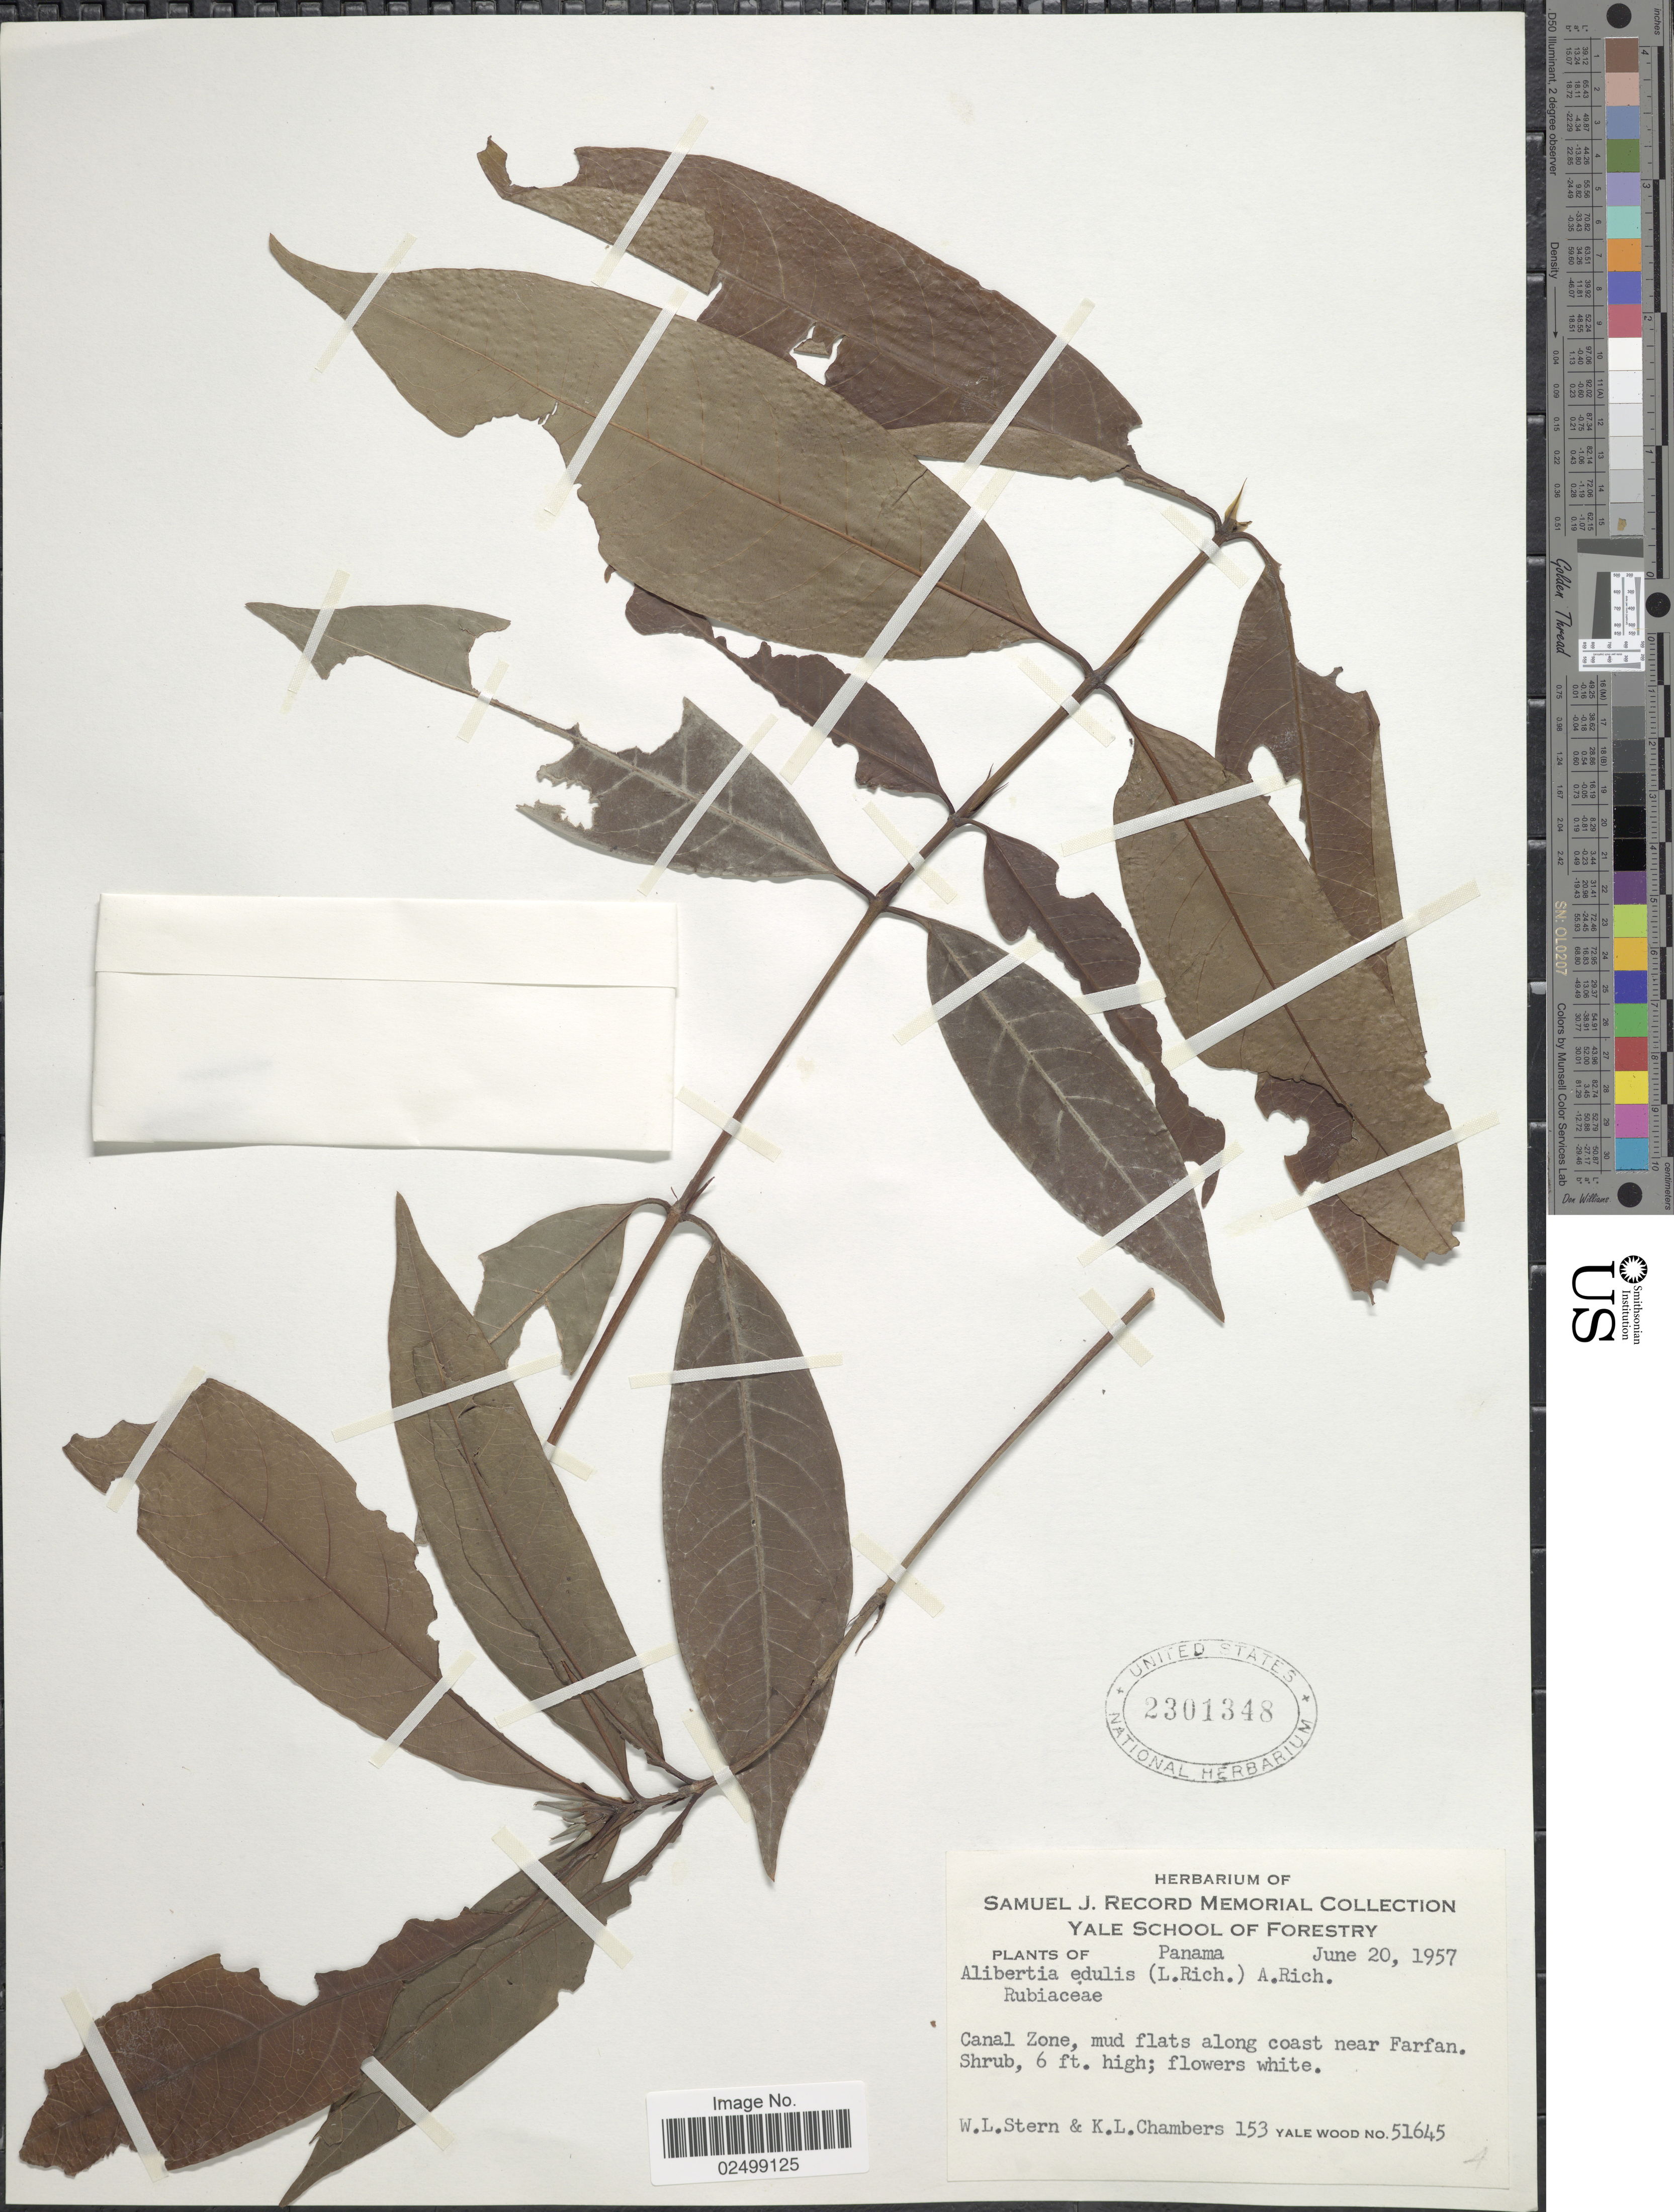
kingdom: Plantae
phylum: Tracheophyta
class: Magnoliopsida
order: Gentianales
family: Rubiaceae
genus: Alibertia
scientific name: Alibertia edulis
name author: (Rich.) A. Rich. ex DC.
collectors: W. L. Stern, K. Chambers & Y. Wood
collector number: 153/51645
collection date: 1957-06-20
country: Panama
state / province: Colón / Panamá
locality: Canal Zone, mud flats along coast near Farfan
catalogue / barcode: US 2301348